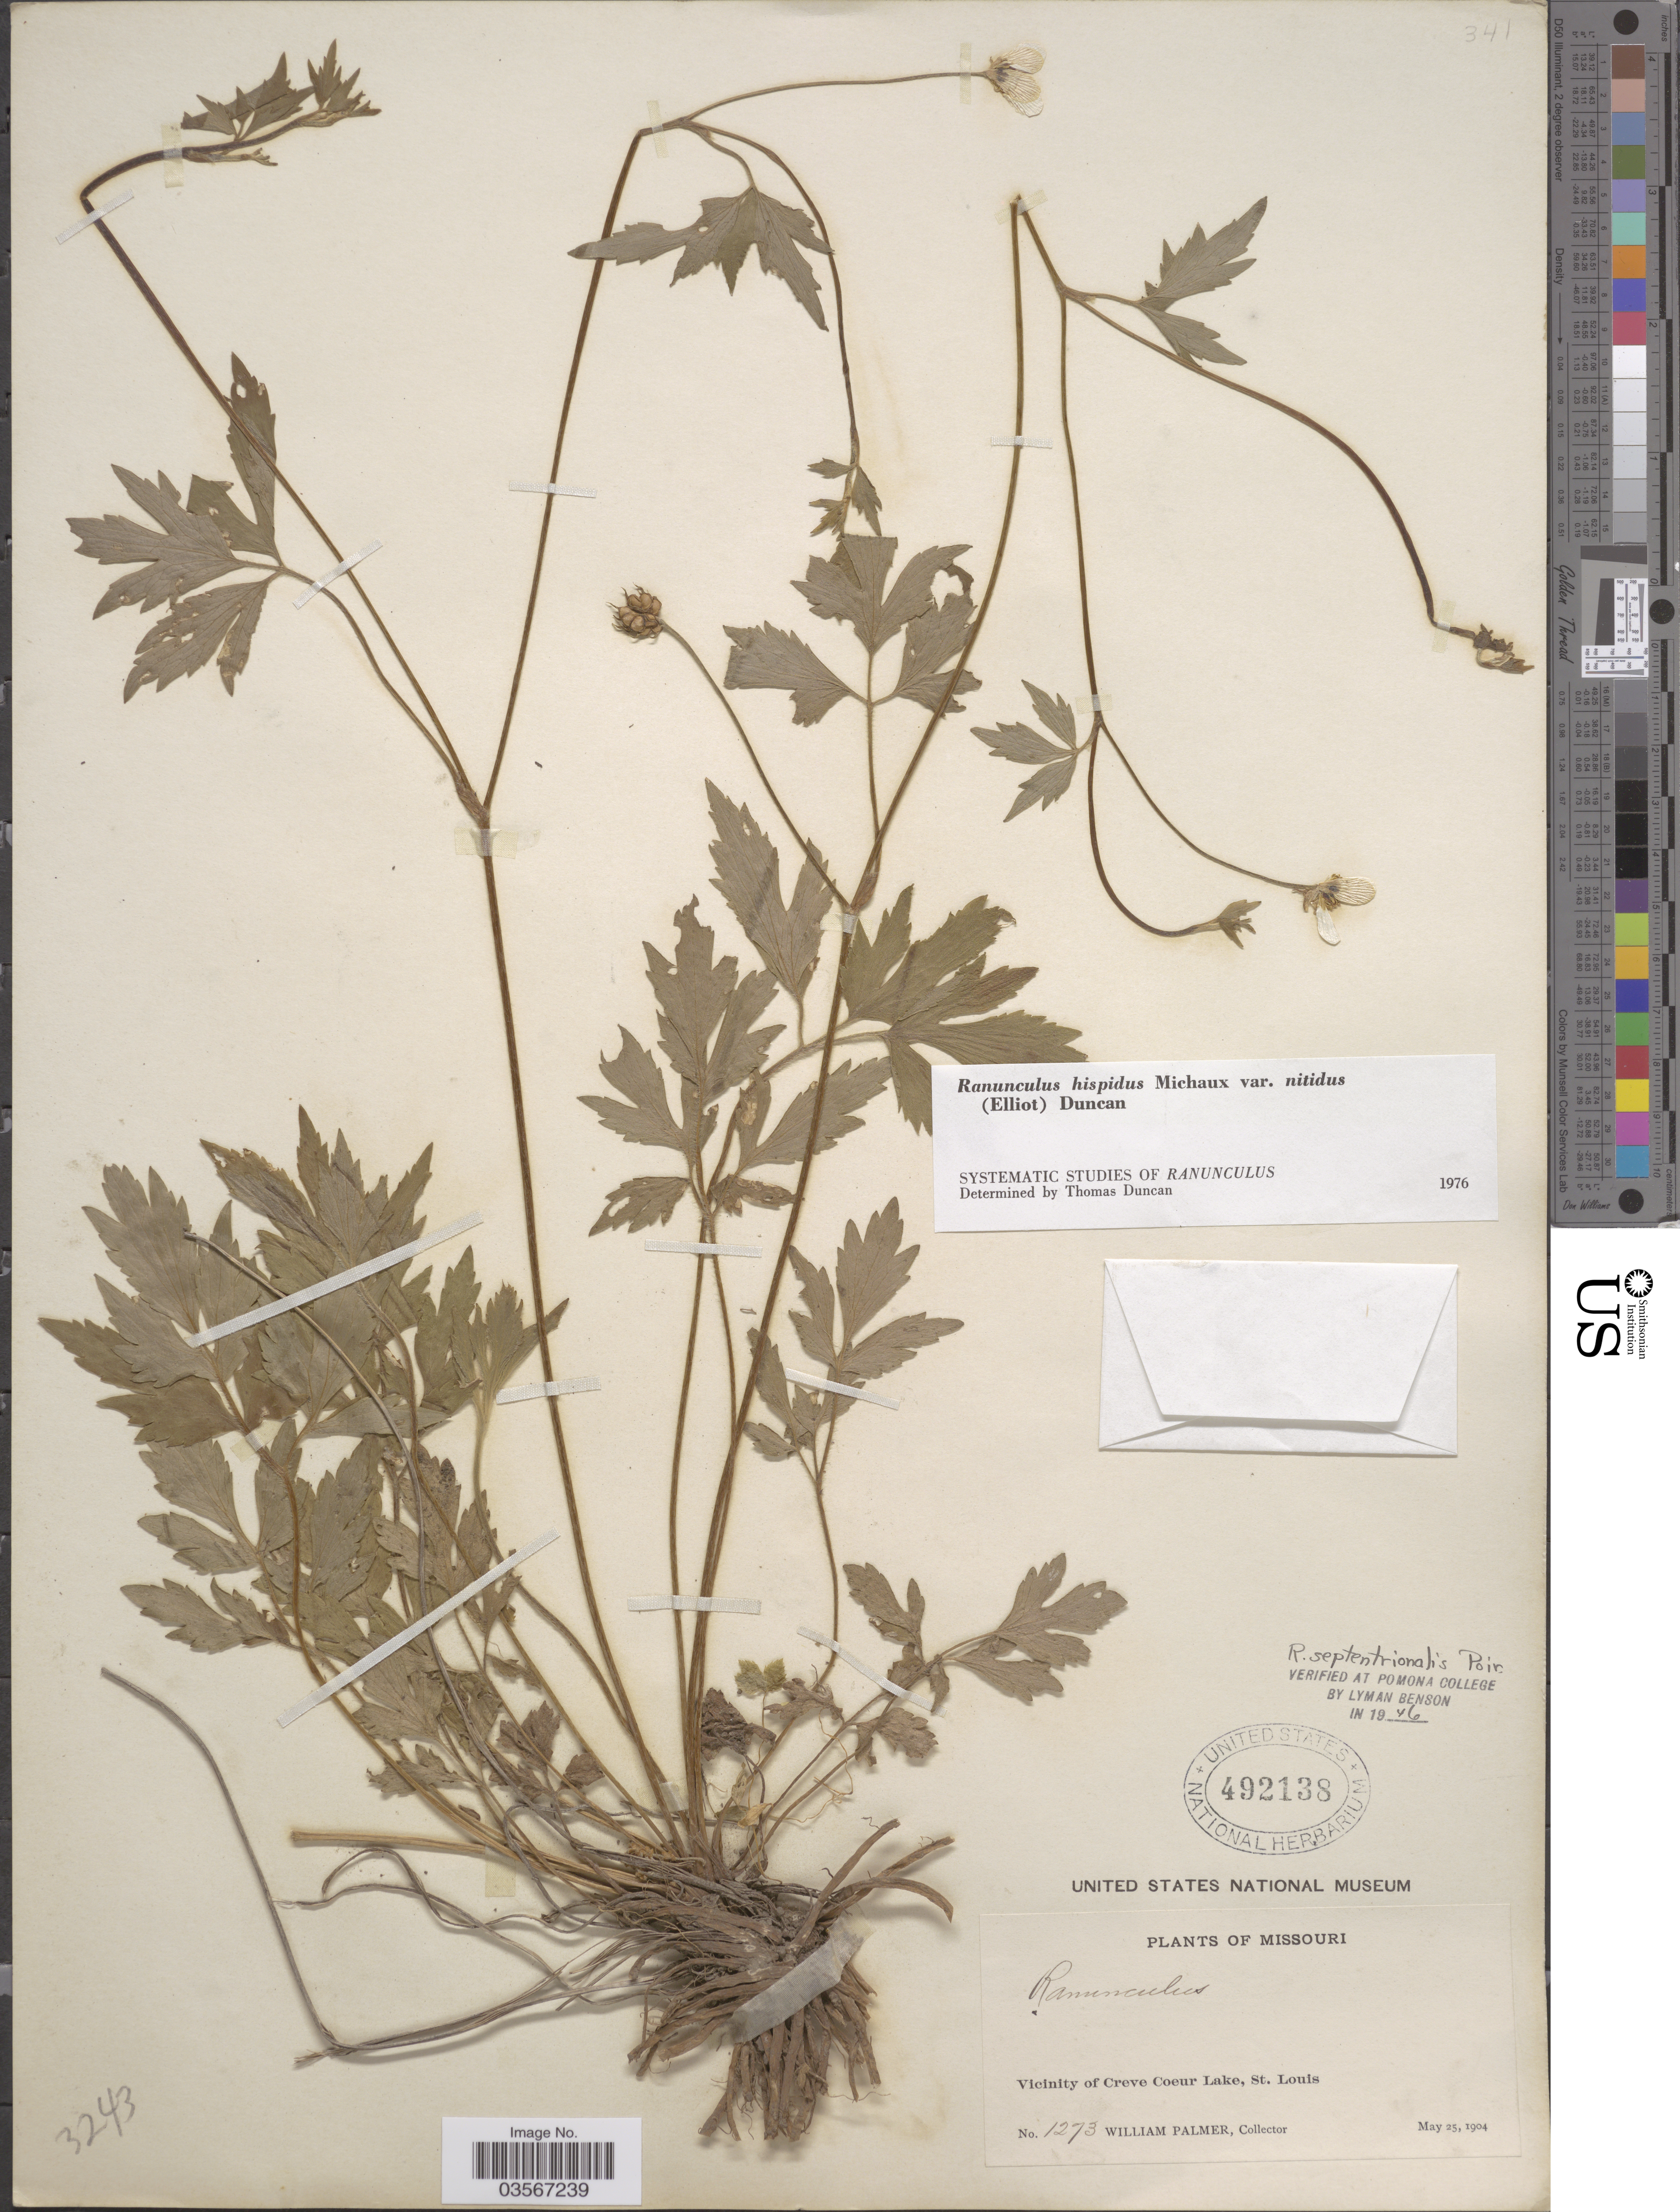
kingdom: Plantae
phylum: Tracheophyta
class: Magnoliopsida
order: Ranunculales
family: Ranunculaceae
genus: Ranunculus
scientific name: Ranunculus hispidus var. nitidus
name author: (Chapm.) T. Duncan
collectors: W. Palmer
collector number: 1273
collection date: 1904-05-25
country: United States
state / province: Missouri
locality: Vicinity of Creve Coeur Lake, St. Louis.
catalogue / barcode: US 492138